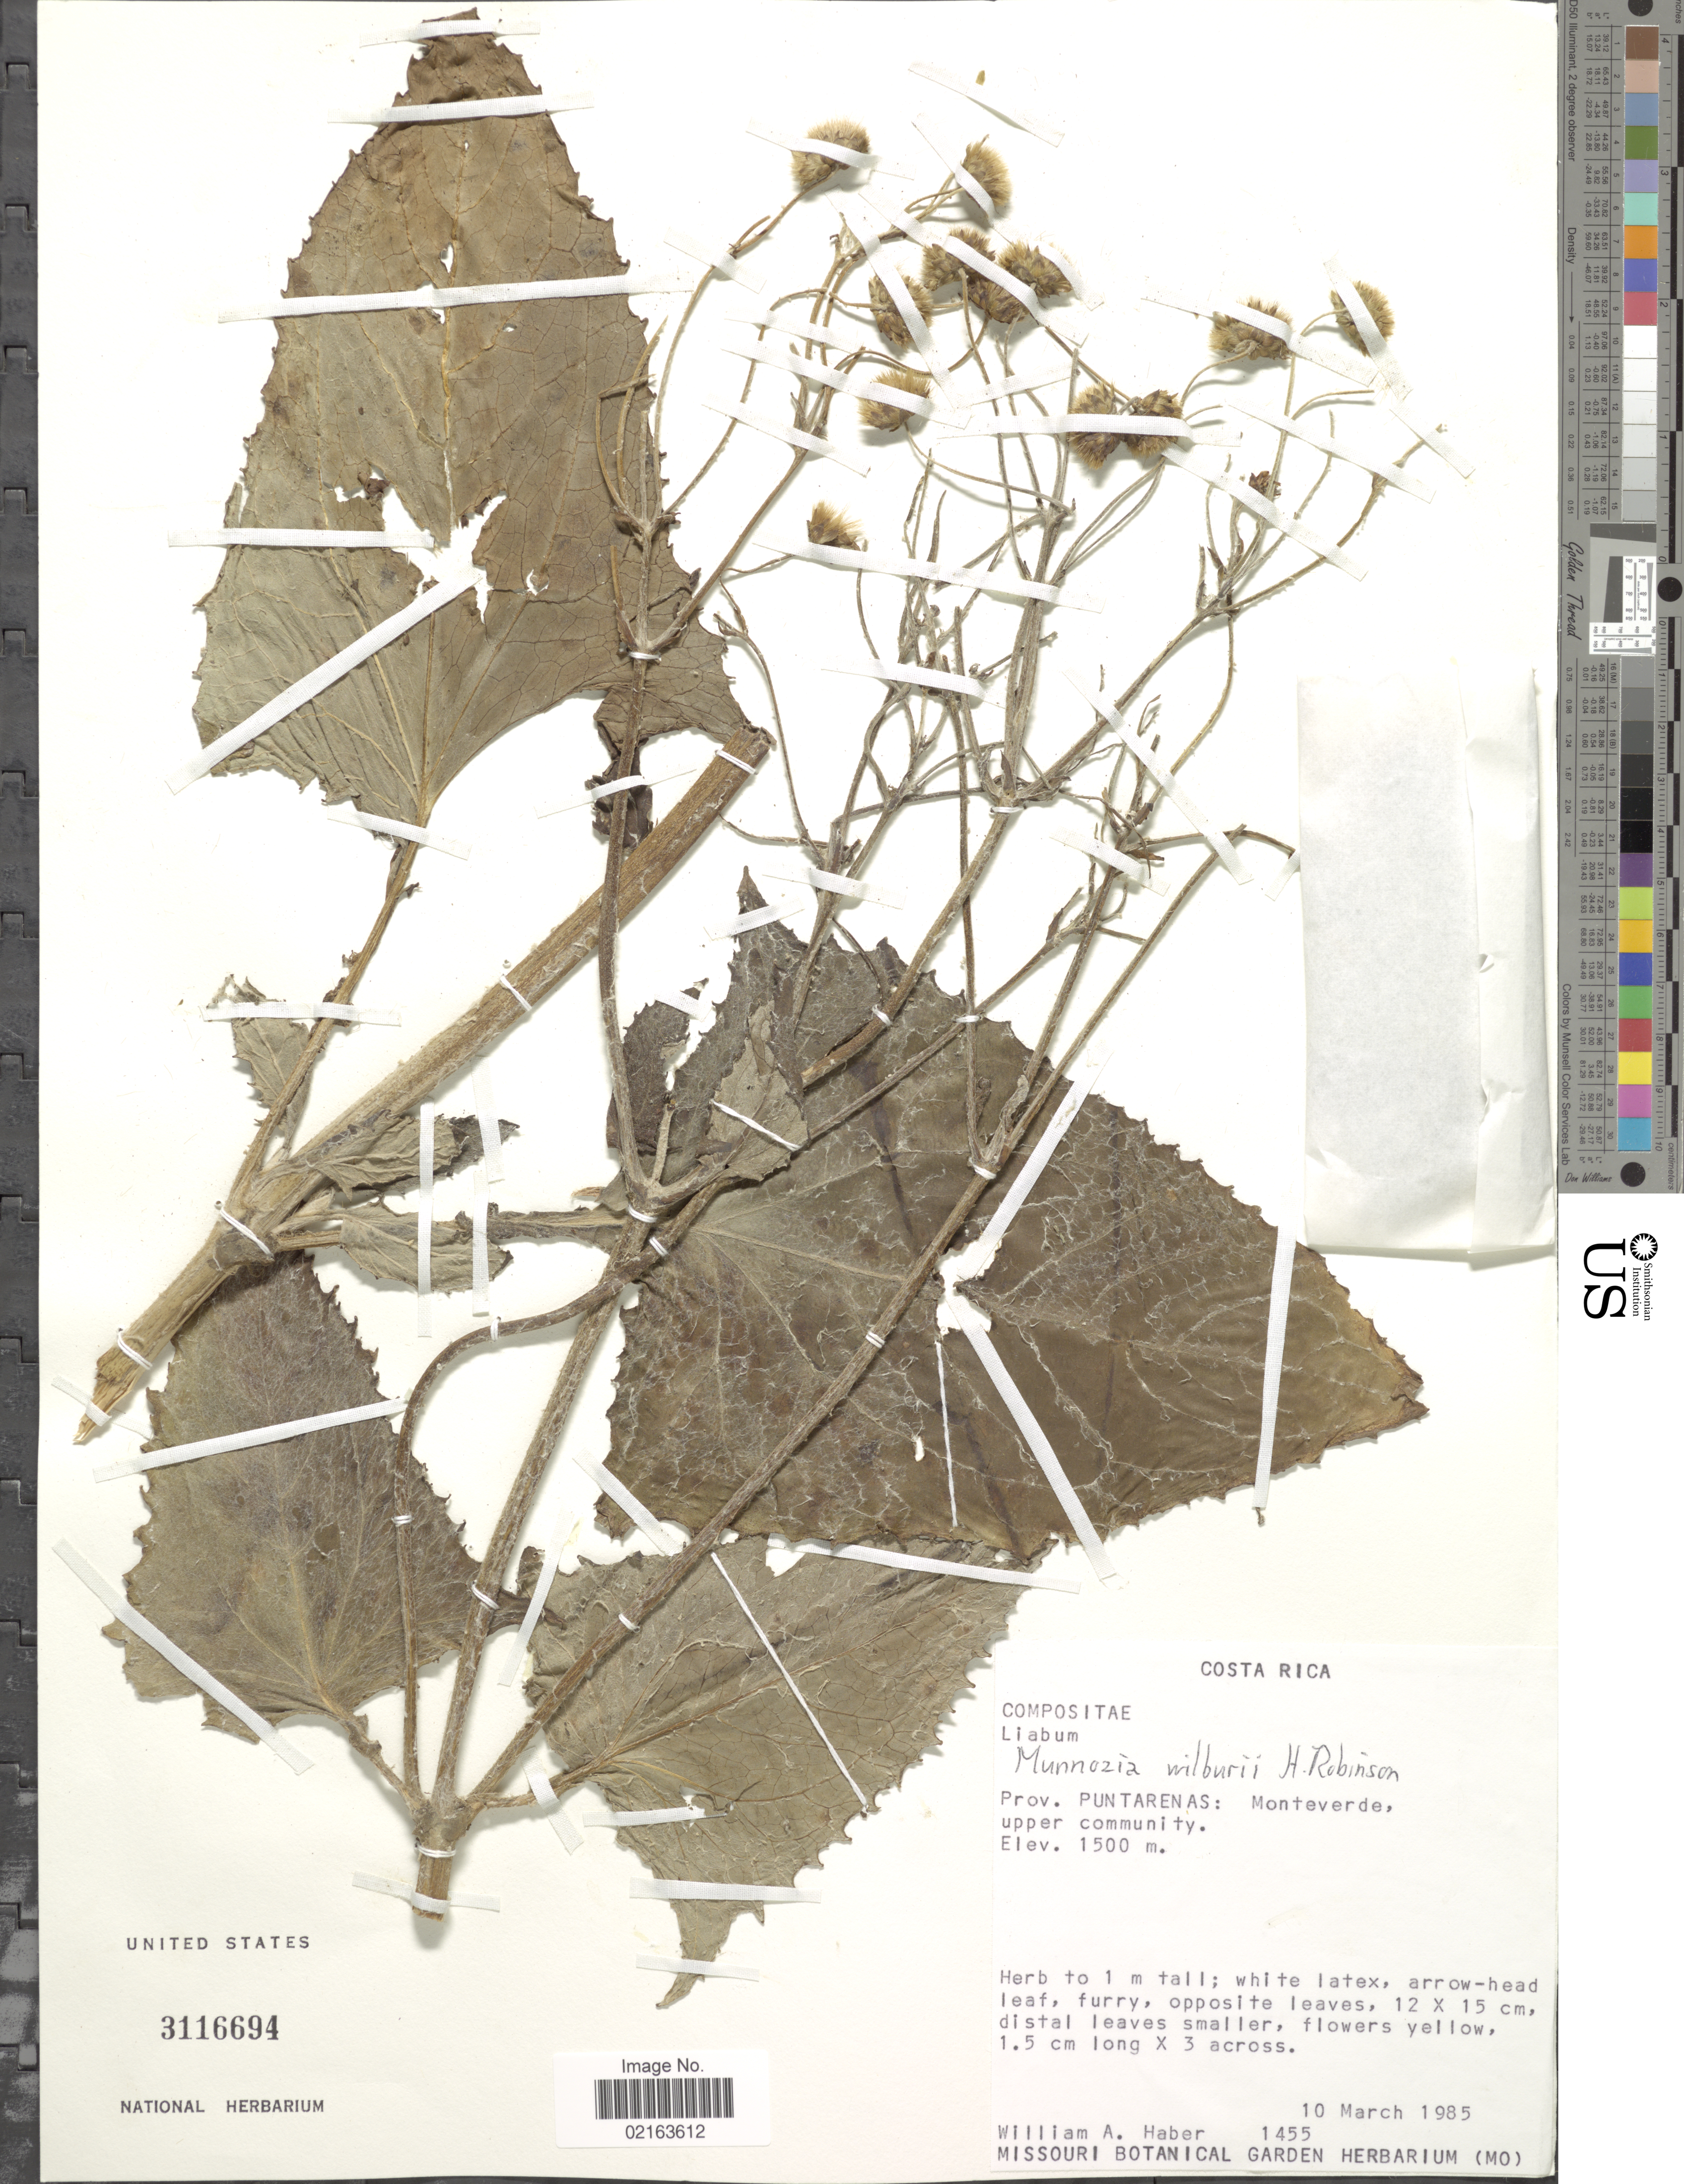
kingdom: Plantae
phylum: Tracheophyta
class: Magnoliopsida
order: Asterales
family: Asteraceae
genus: Munnozia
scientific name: Munnozia wilburii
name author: H. Rob.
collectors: W. A. Haber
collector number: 1455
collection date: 1985-03-10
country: Costa Rica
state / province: Puntarenas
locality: Prov. Puntarenas: Monteverde, upper community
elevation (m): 1500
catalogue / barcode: US 3116694